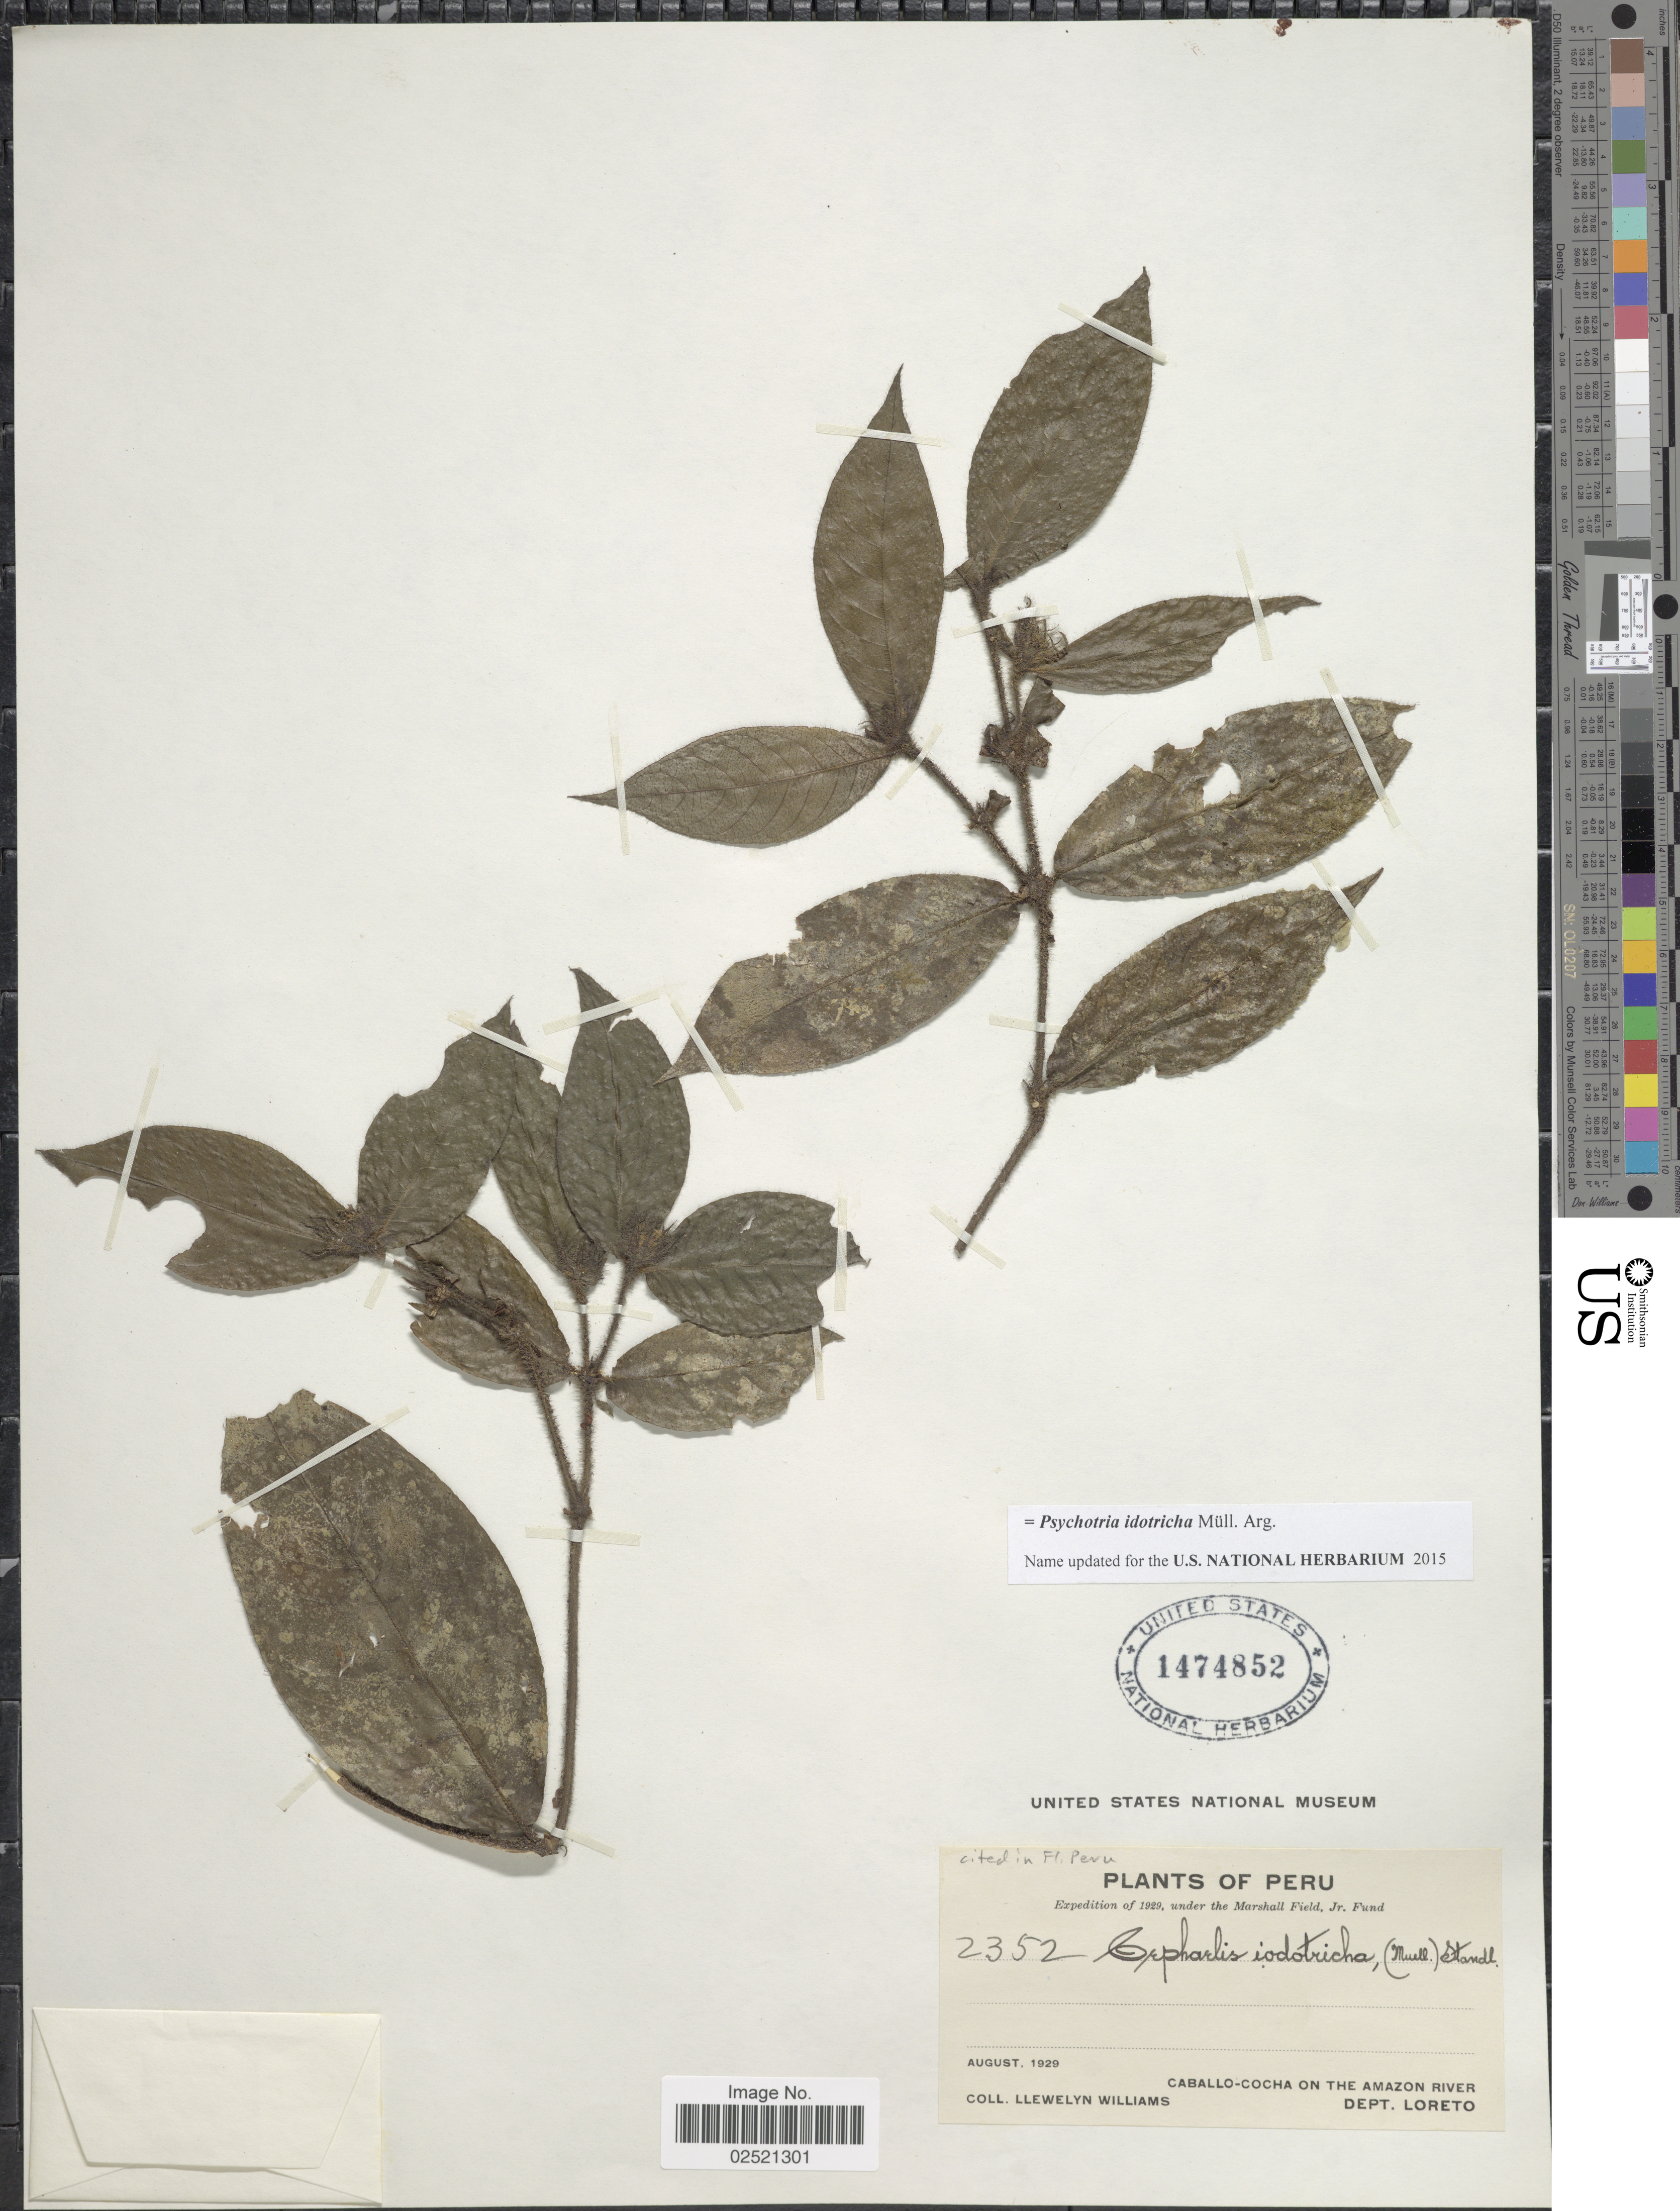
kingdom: Plantae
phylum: Tracheophyta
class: Magnoliopsida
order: Gentianales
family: Rubiaceae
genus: Psychotria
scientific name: Psychotria iodotricha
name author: Müll. Arg.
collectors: Ll. Williams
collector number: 2352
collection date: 1929-08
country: Peru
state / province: Loreto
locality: Caballo-Cocha on the Amazon River.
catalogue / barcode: US 1474852